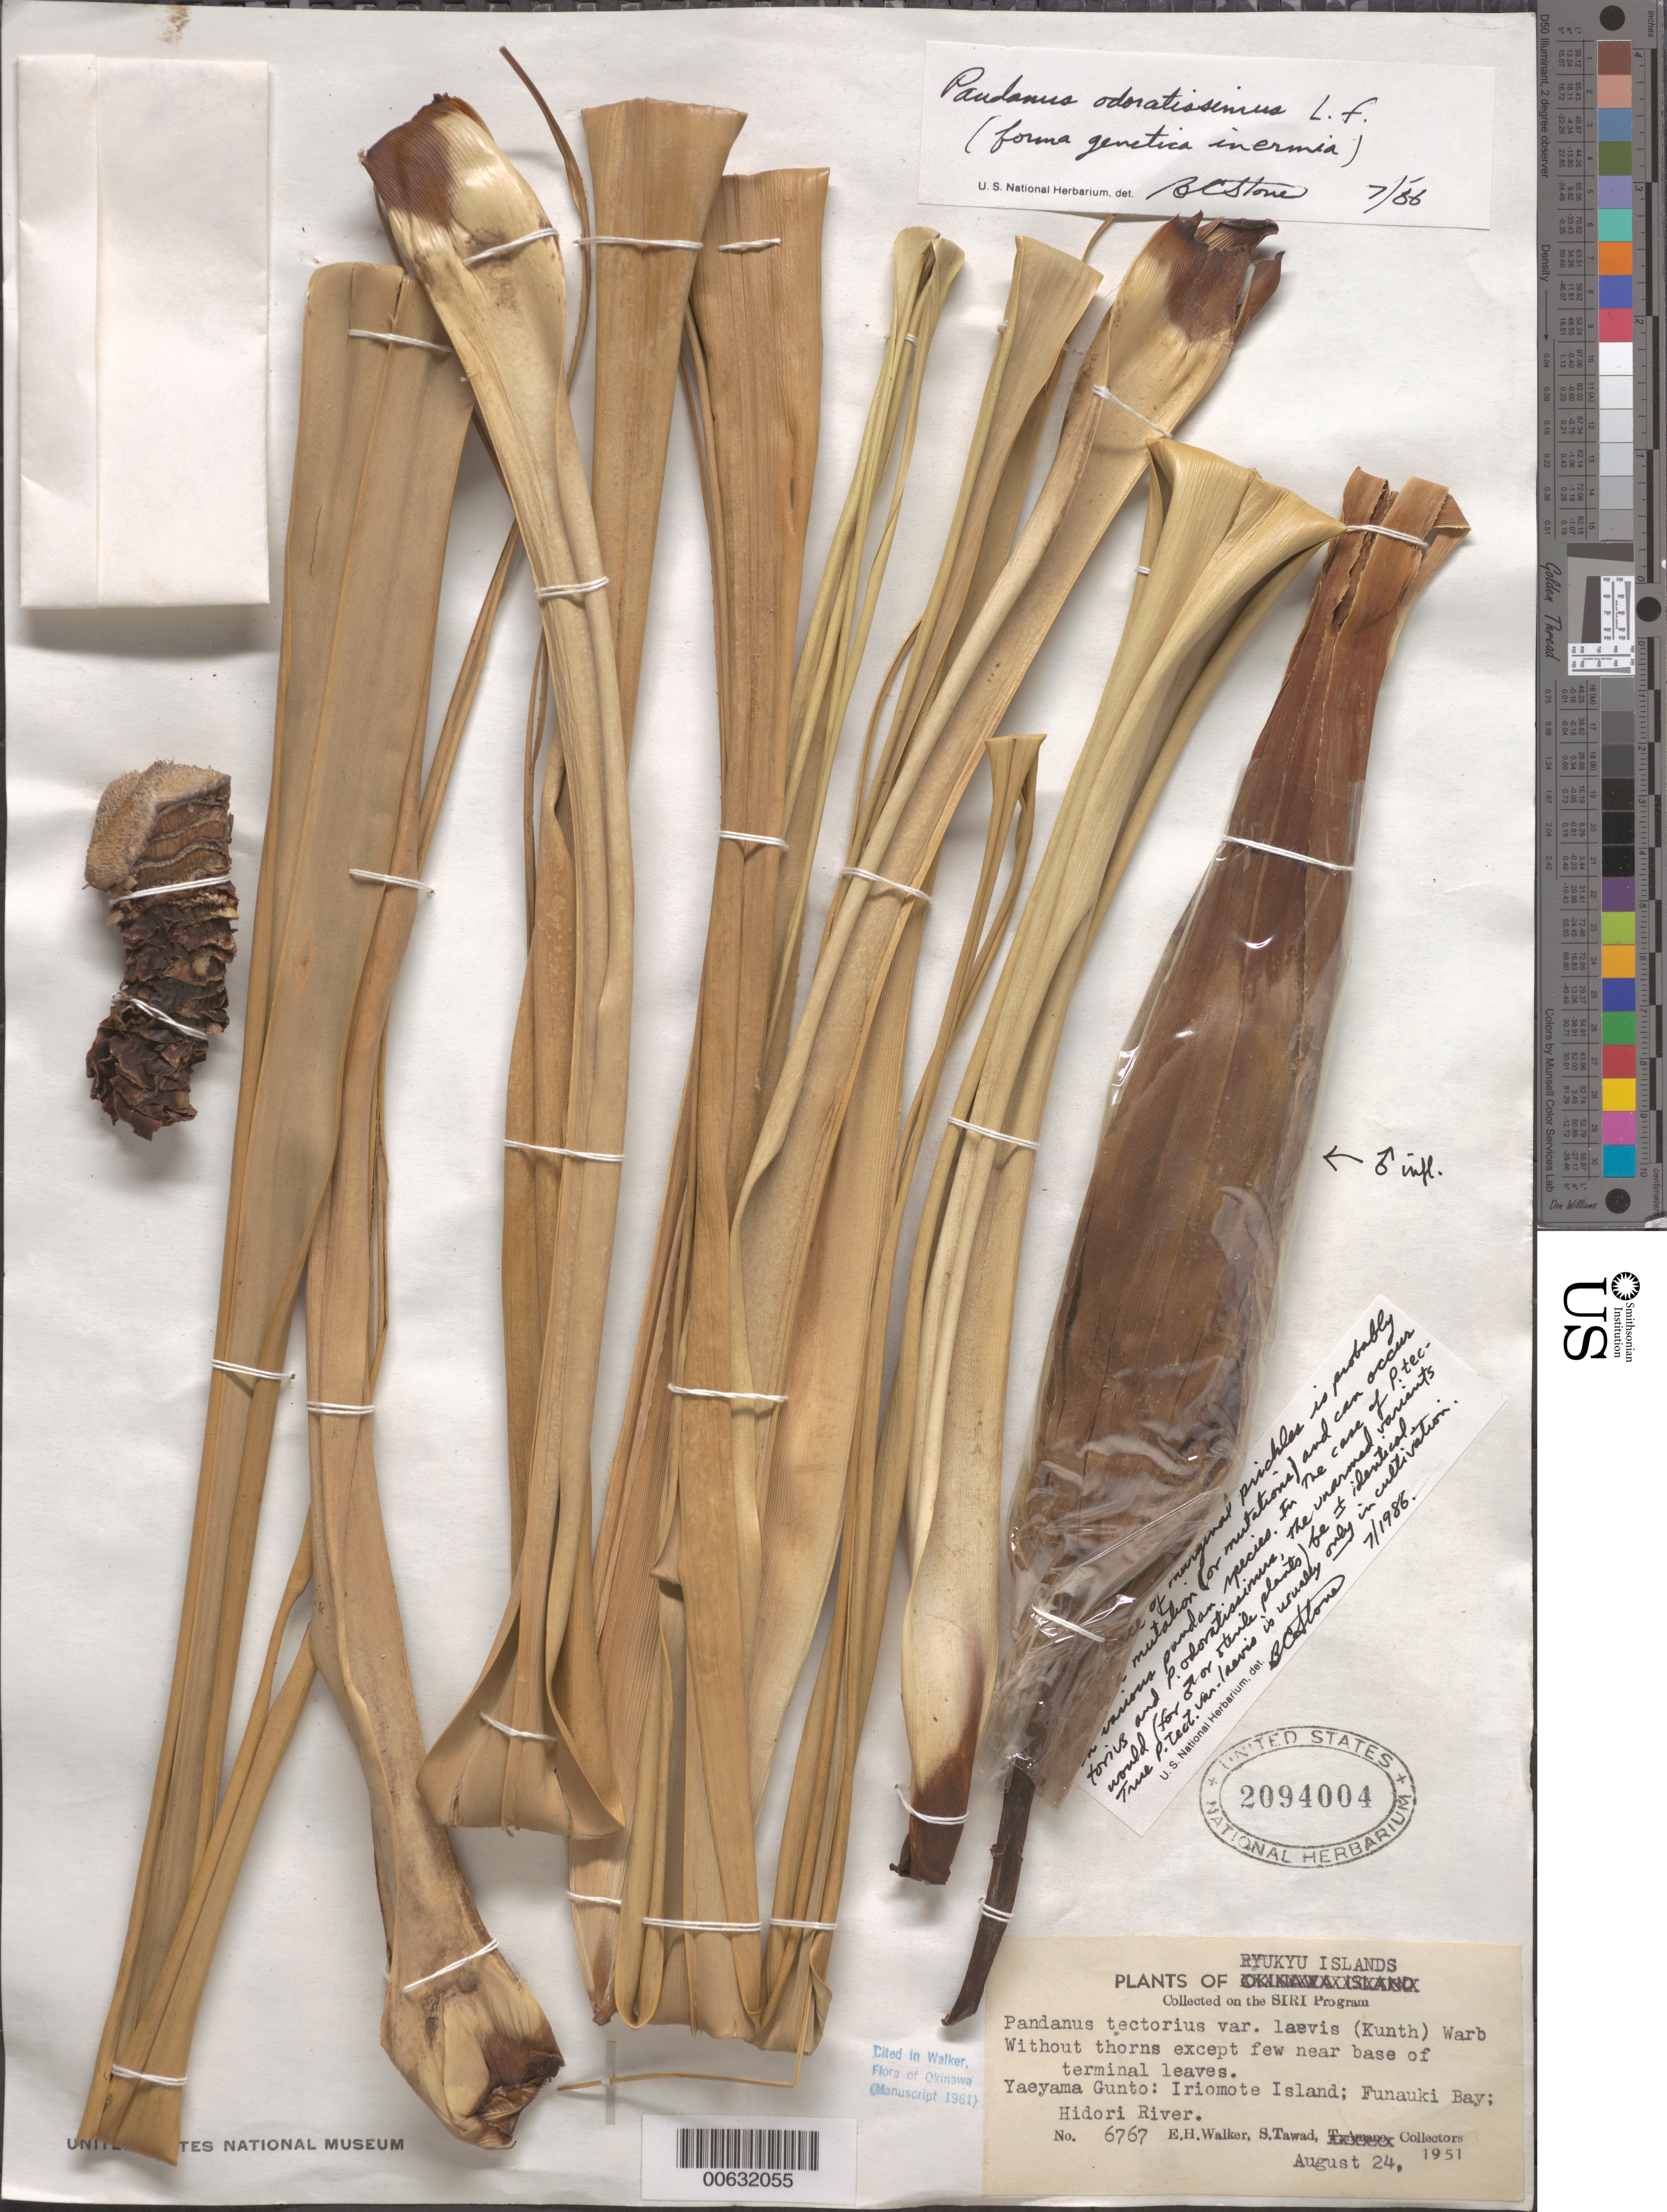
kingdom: Plantae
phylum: Tracheophyta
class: Liliopsida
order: Pandanales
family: Pandanaceae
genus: Pandanus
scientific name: Pandanus tectorius var. laevis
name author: (Kunth) Warb.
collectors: E. H. Walker & S. Tawad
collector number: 6767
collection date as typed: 24 Aug 1951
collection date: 1951-08-24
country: Japan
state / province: Okinawa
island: Iriomote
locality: Yaeyama Gunto, Funauki Bay, Hidori River [Sakishima Is.]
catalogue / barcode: US 2094004